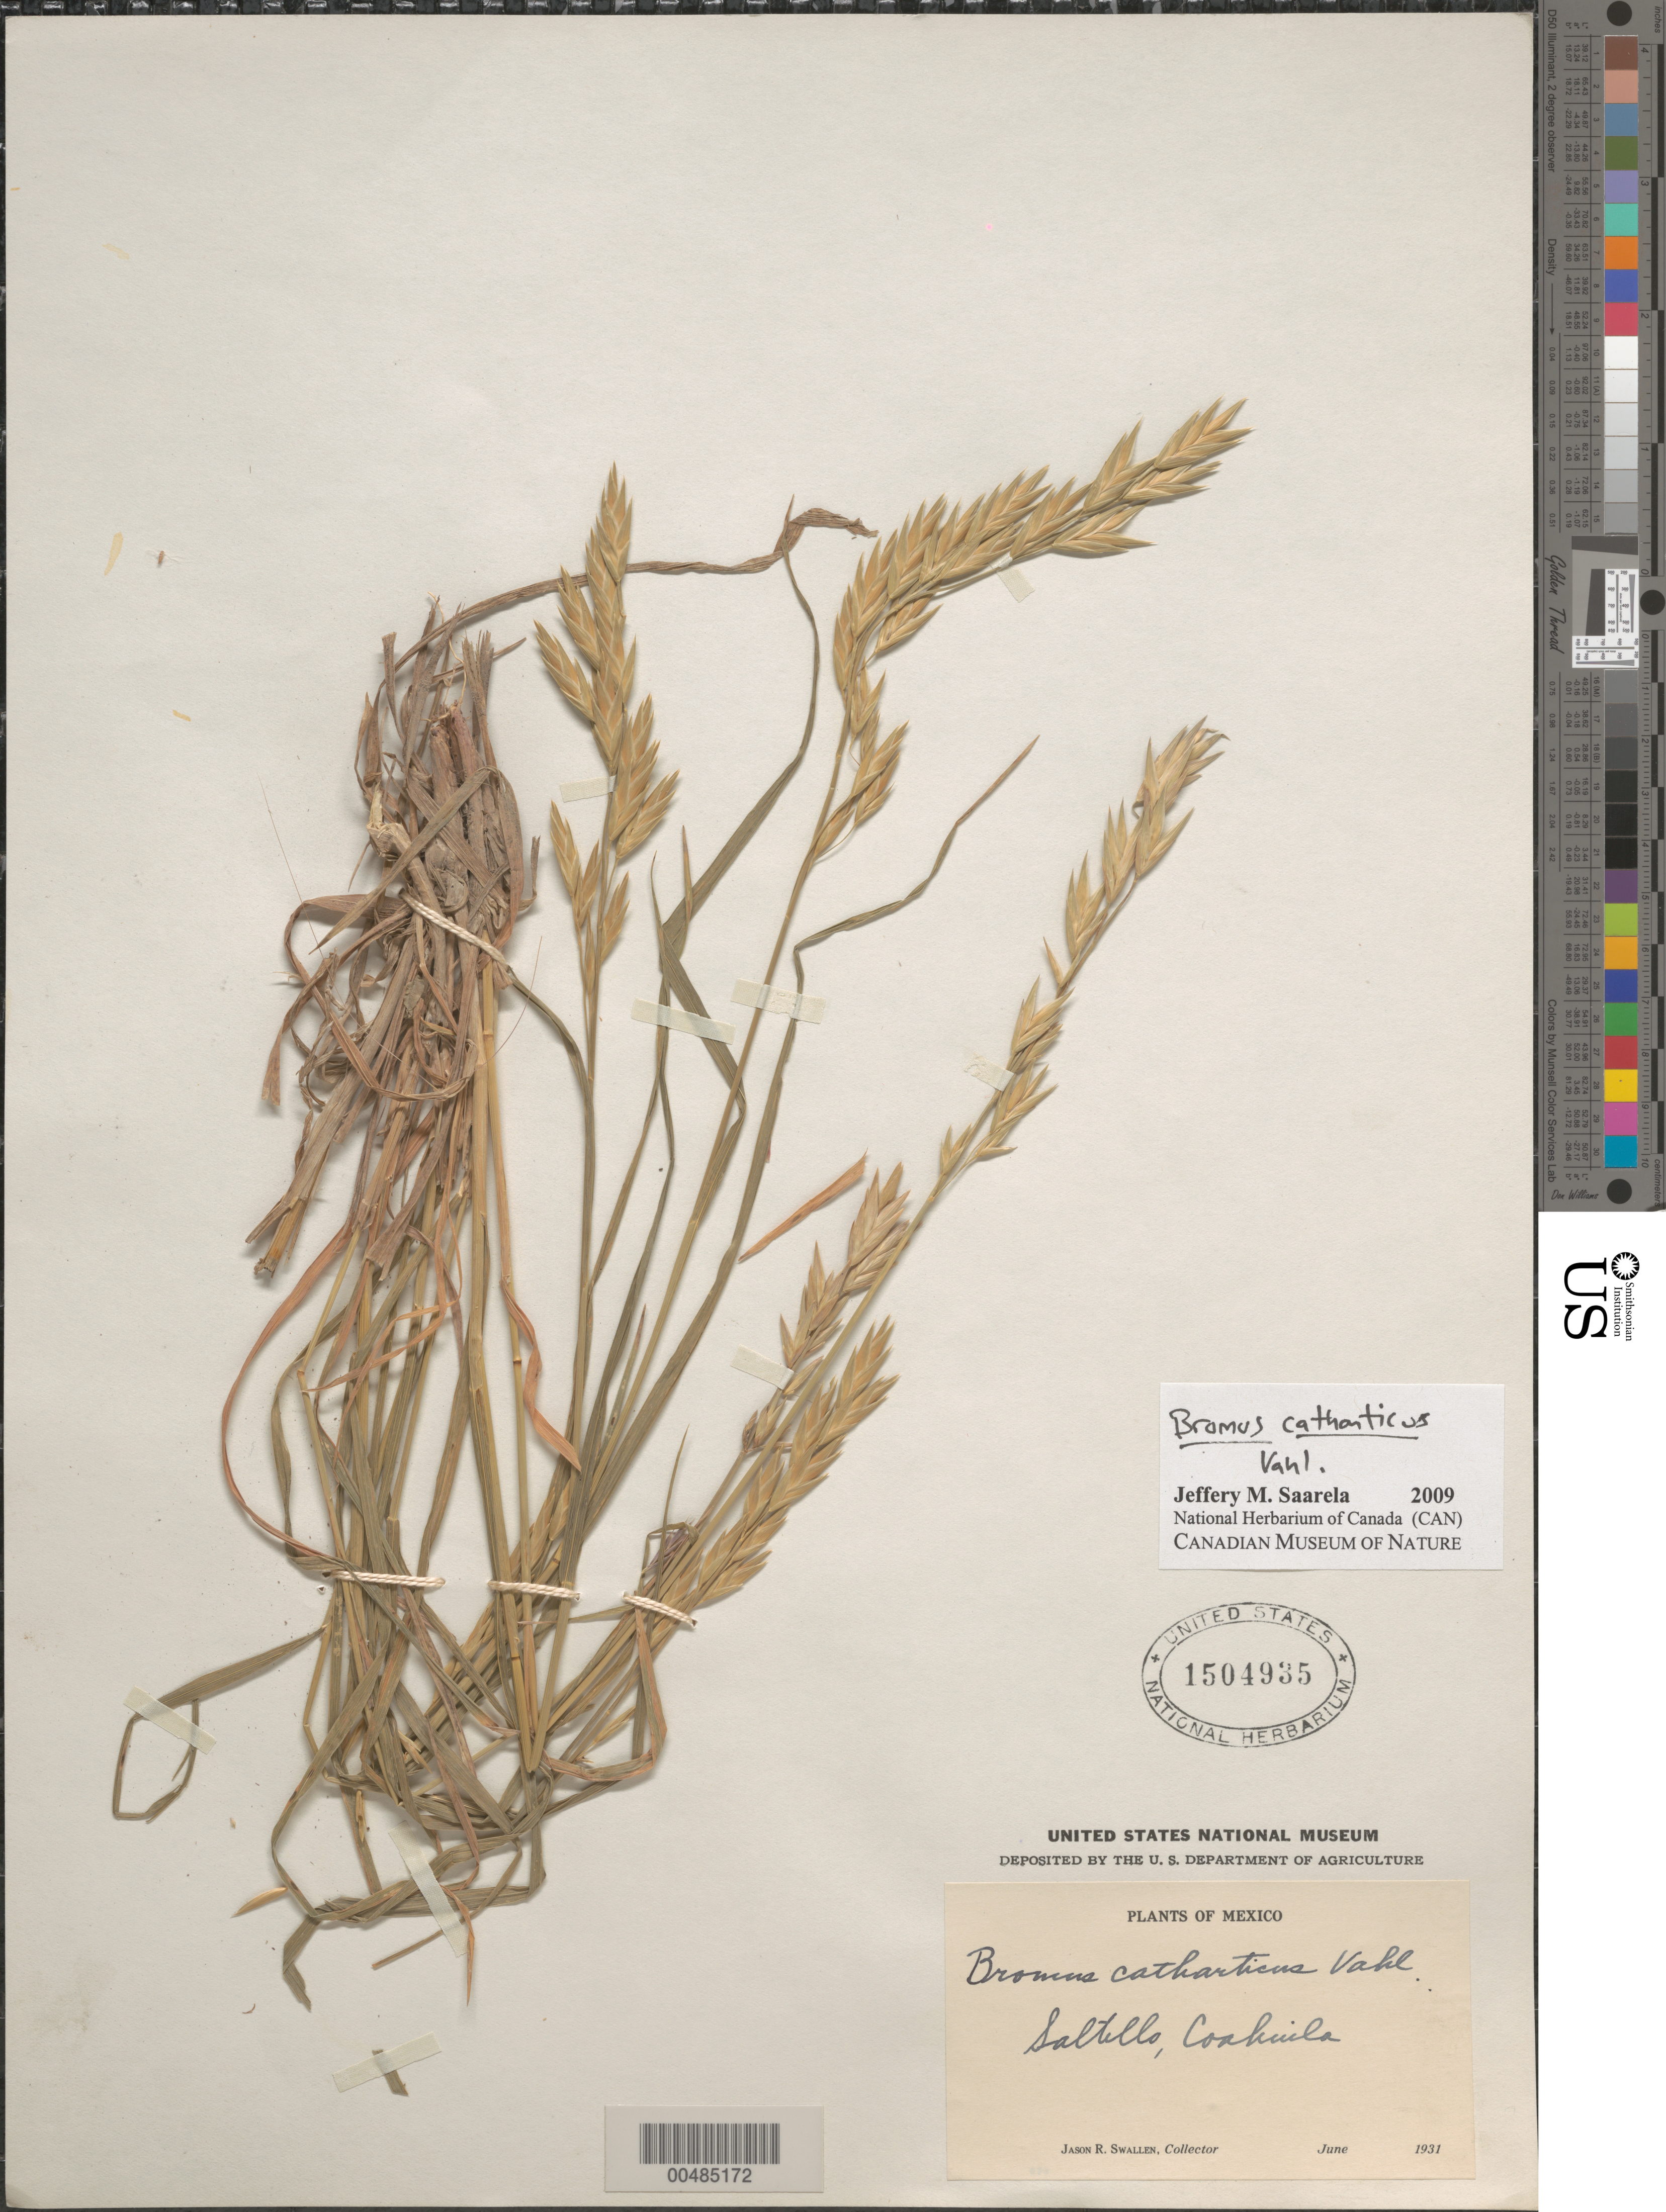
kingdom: Plantae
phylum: Tracheophyta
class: Liliopsida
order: Poales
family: Poaceae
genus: Bromus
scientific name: Bromus unioloides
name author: Kunth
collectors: J. R. Swallen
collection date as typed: Jun 1931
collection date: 1931-06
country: Mexico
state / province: Coahuila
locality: Saltillo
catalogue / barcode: US 1504935